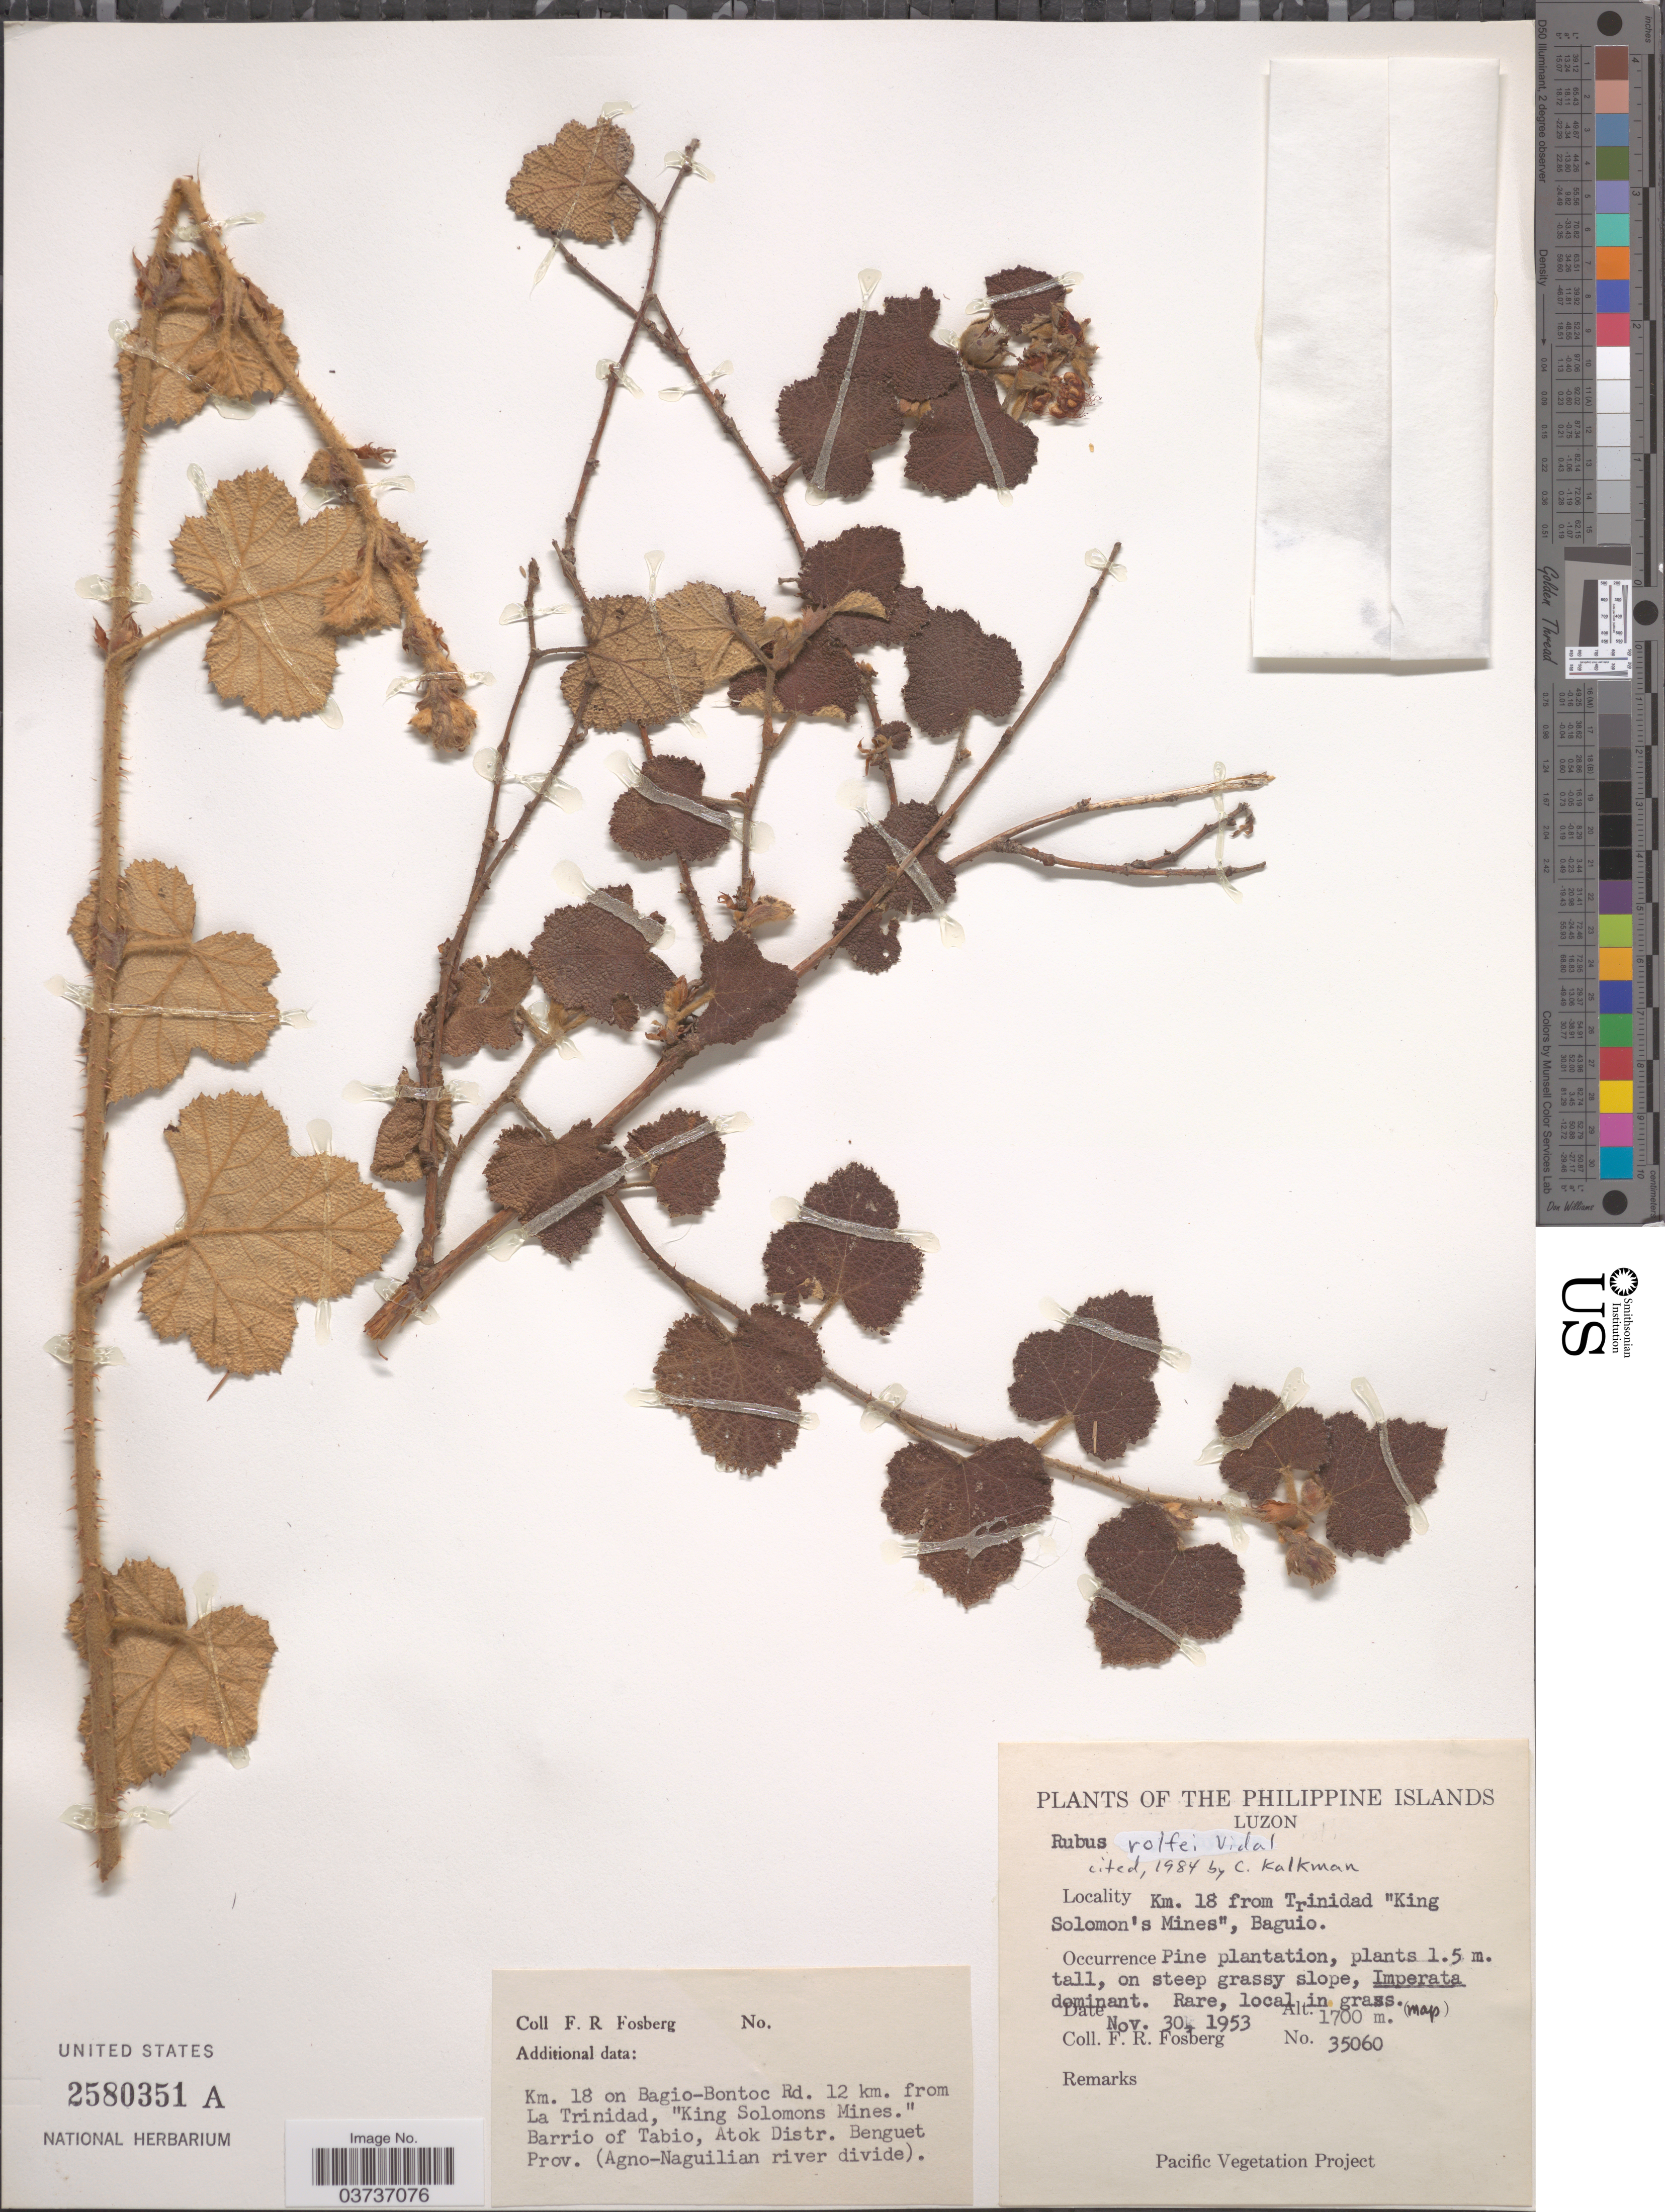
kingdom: Plantae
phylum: Tracheophyta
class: Magnoliopsida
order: Rosales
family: Rosaceae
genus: Rubus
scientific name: Rubus rolfei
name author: S. Vidal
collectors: F. R. Fosberg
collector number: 35060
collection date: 1953-11-30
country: Philippines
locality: The Philippine Islands. Km. 18 from Trinidad "King Solomon's Mines", Baguio. Km. 18 on Bagio-Bontoc Rd. 12 km. Barrio of Tabio, Atok Distr. Benguet. Prov. (Agno-Naguilian river divide).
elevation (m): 1700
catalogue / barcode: US 2580351A